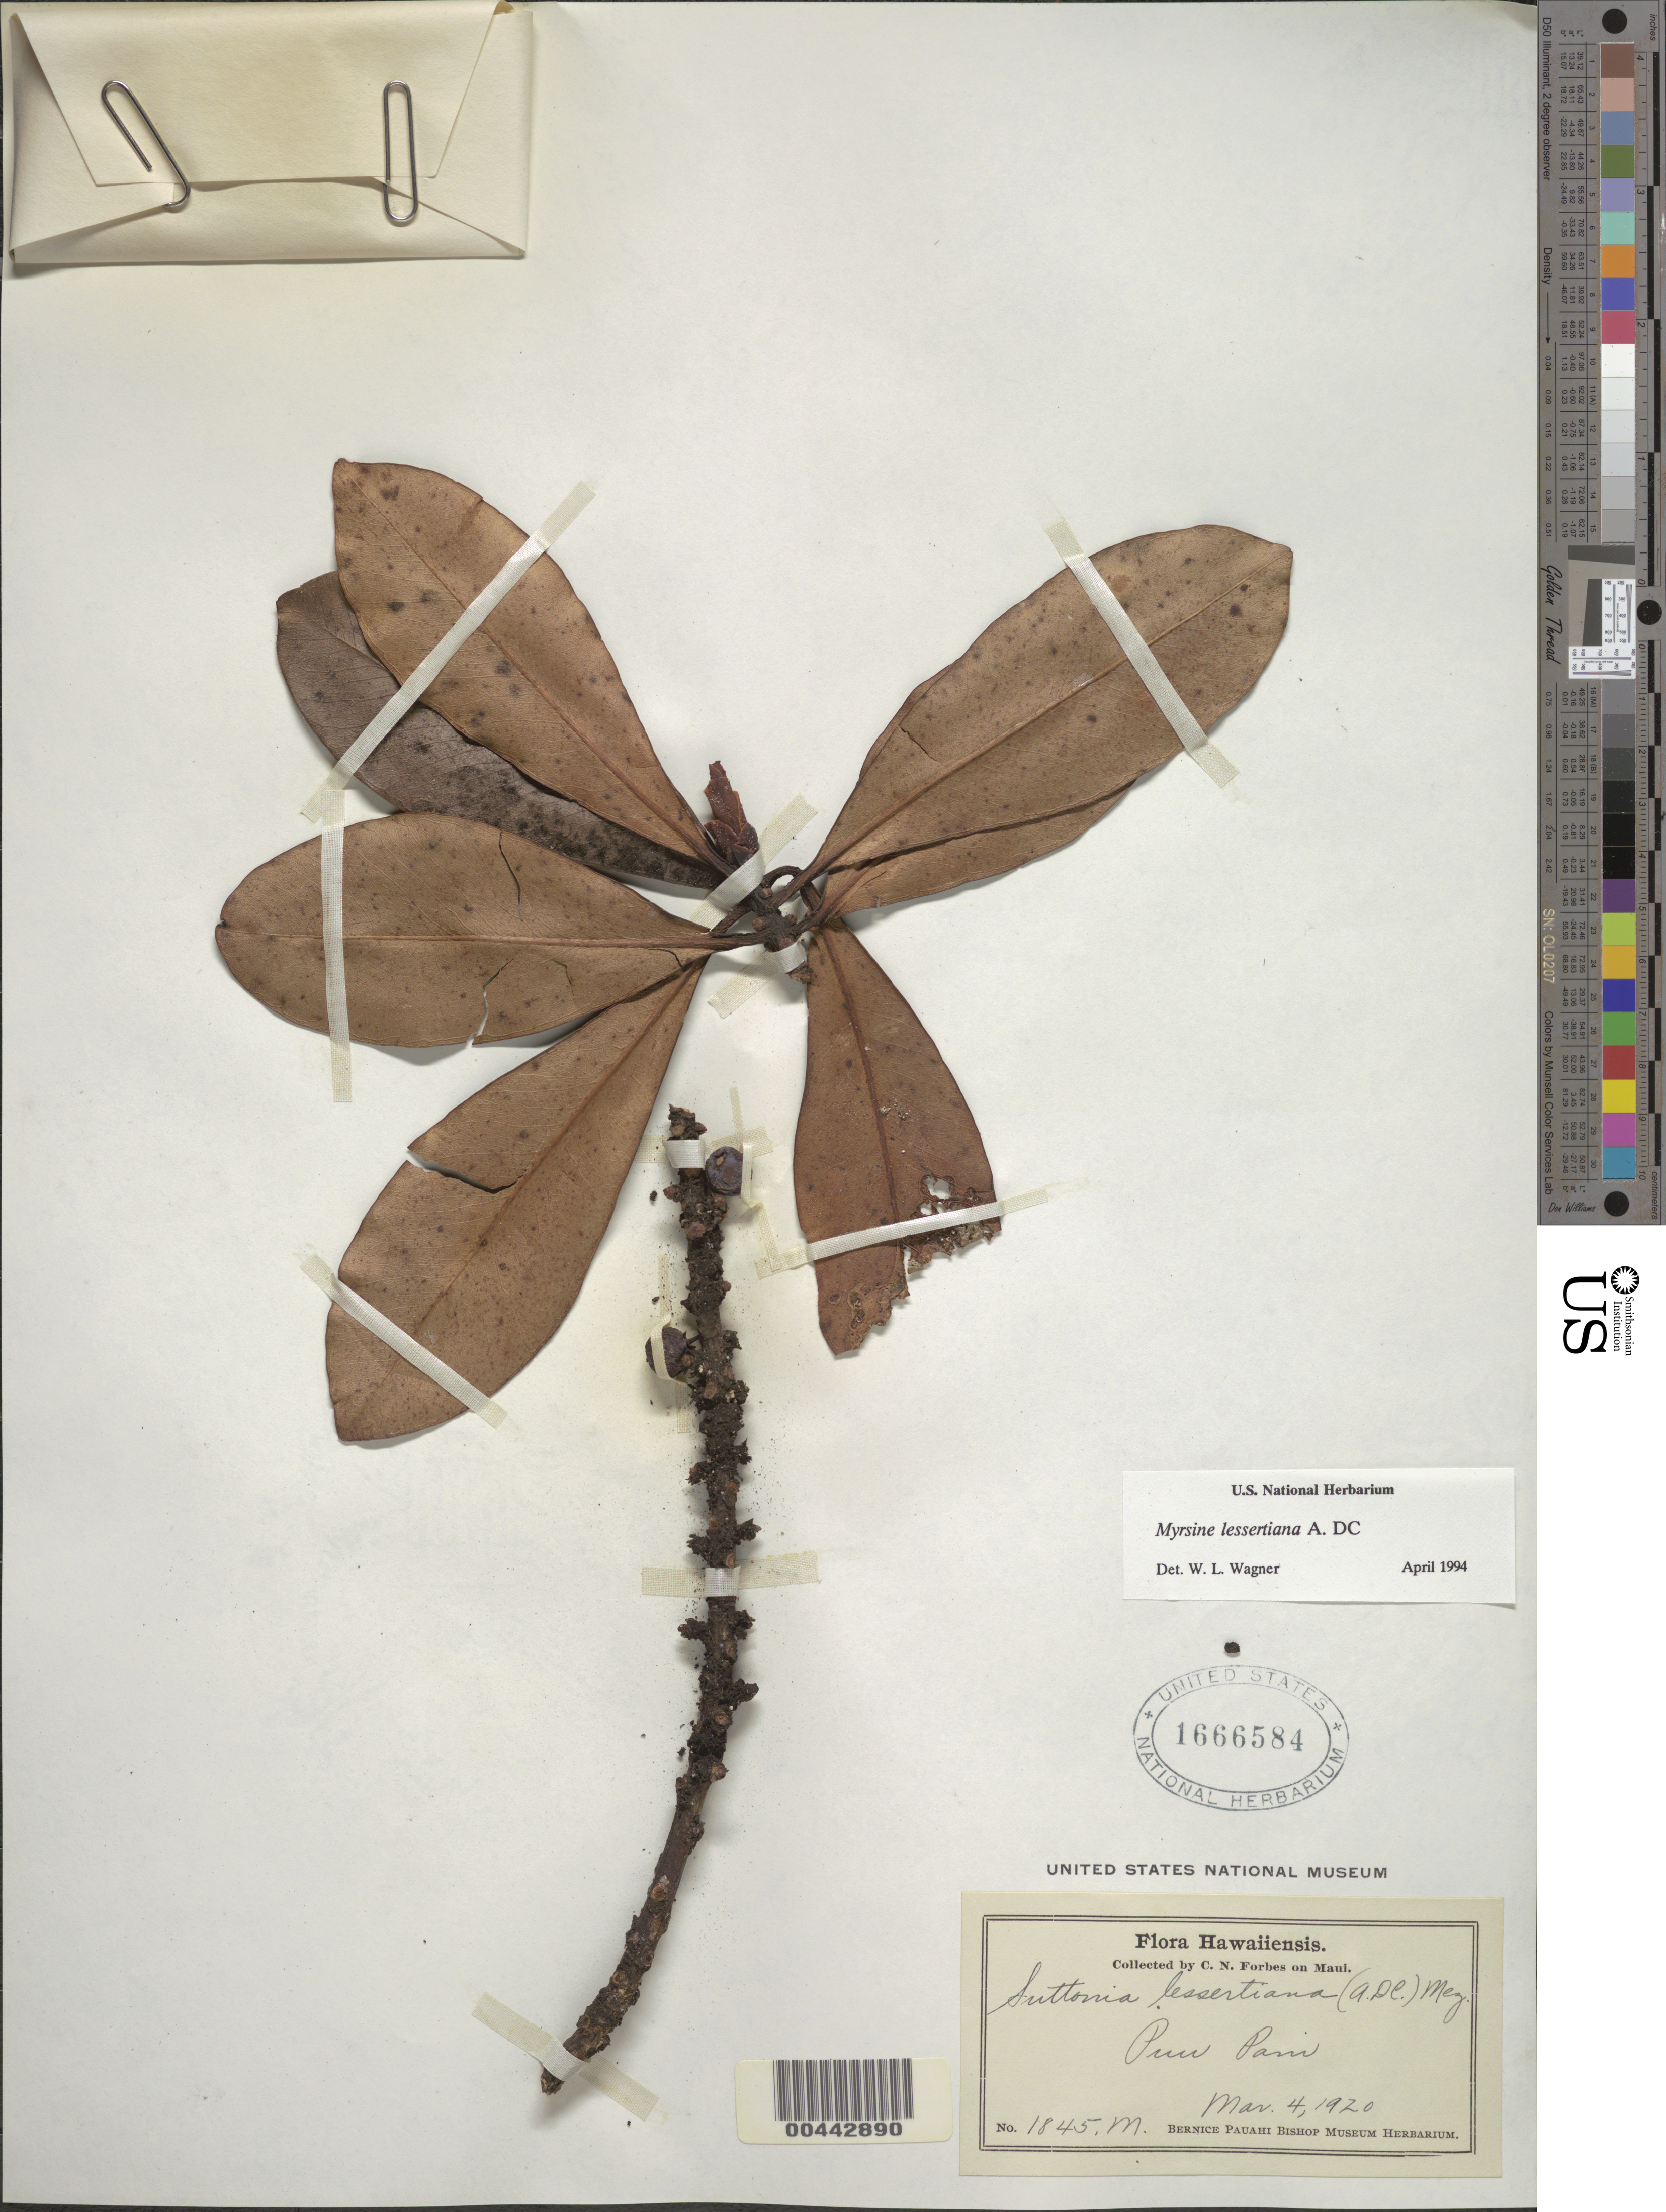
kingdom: Plantae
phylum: Tracheophyta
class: Magnoliopsida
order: Ericales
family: Primulaceae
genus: Myrsine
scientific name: Myrsine lessertiana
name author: A. DC.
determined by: Wagner, W. L., (BOT), Smithsonian Institution - National Museum of Natural History (UNITED STATES)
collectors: C. N. Forbes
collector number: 1845.M.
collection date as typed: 4 Mar 1920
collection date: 1920-03-04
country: United States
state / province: Hawaii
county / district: Maui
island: Maui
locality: Puu Pani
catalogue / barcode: US 1666584